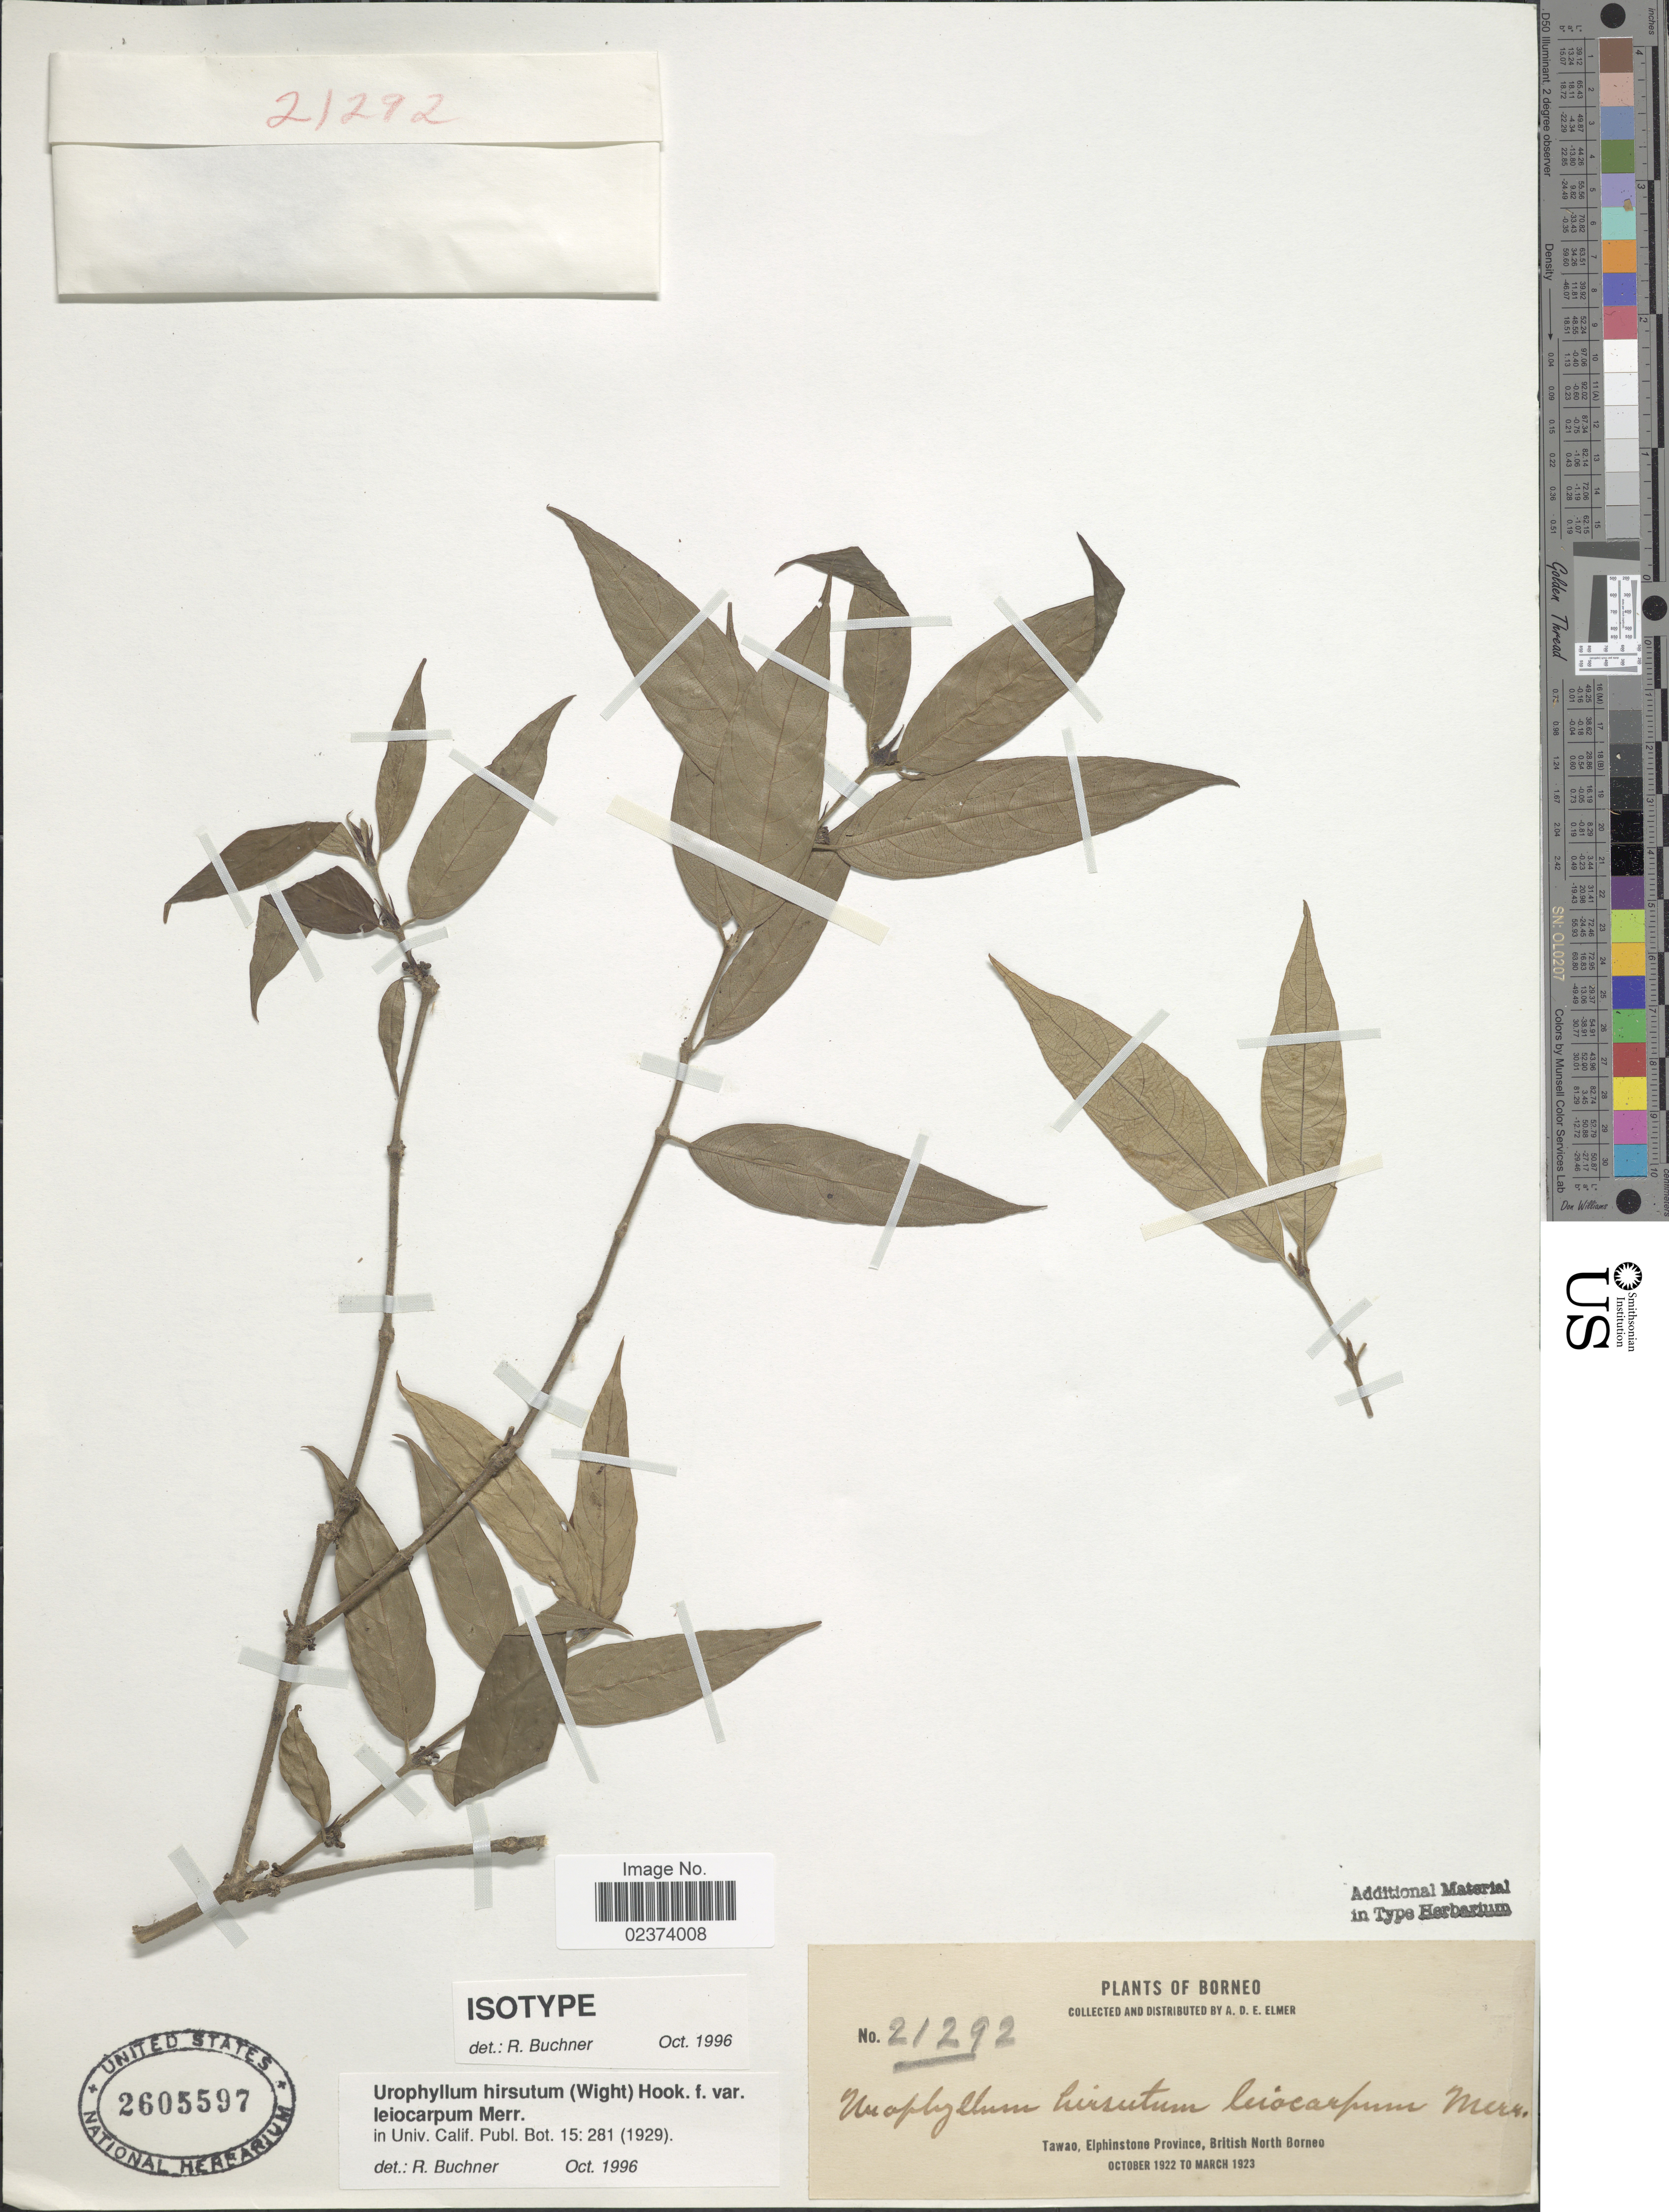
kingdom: Plantae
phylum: Tracheophyta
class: Magnoliopsida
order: Gentianales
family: Rubiaceae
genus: Urophyllum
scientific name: Urophyllum hirsutum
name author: Hook. f.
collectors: A. D. E. Elmer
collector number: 21292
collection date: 1922-10/1923-03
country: Malaysia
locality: Borneo, Tawao, Elphinstone Province, British North Borneo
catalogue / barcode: US 2605597